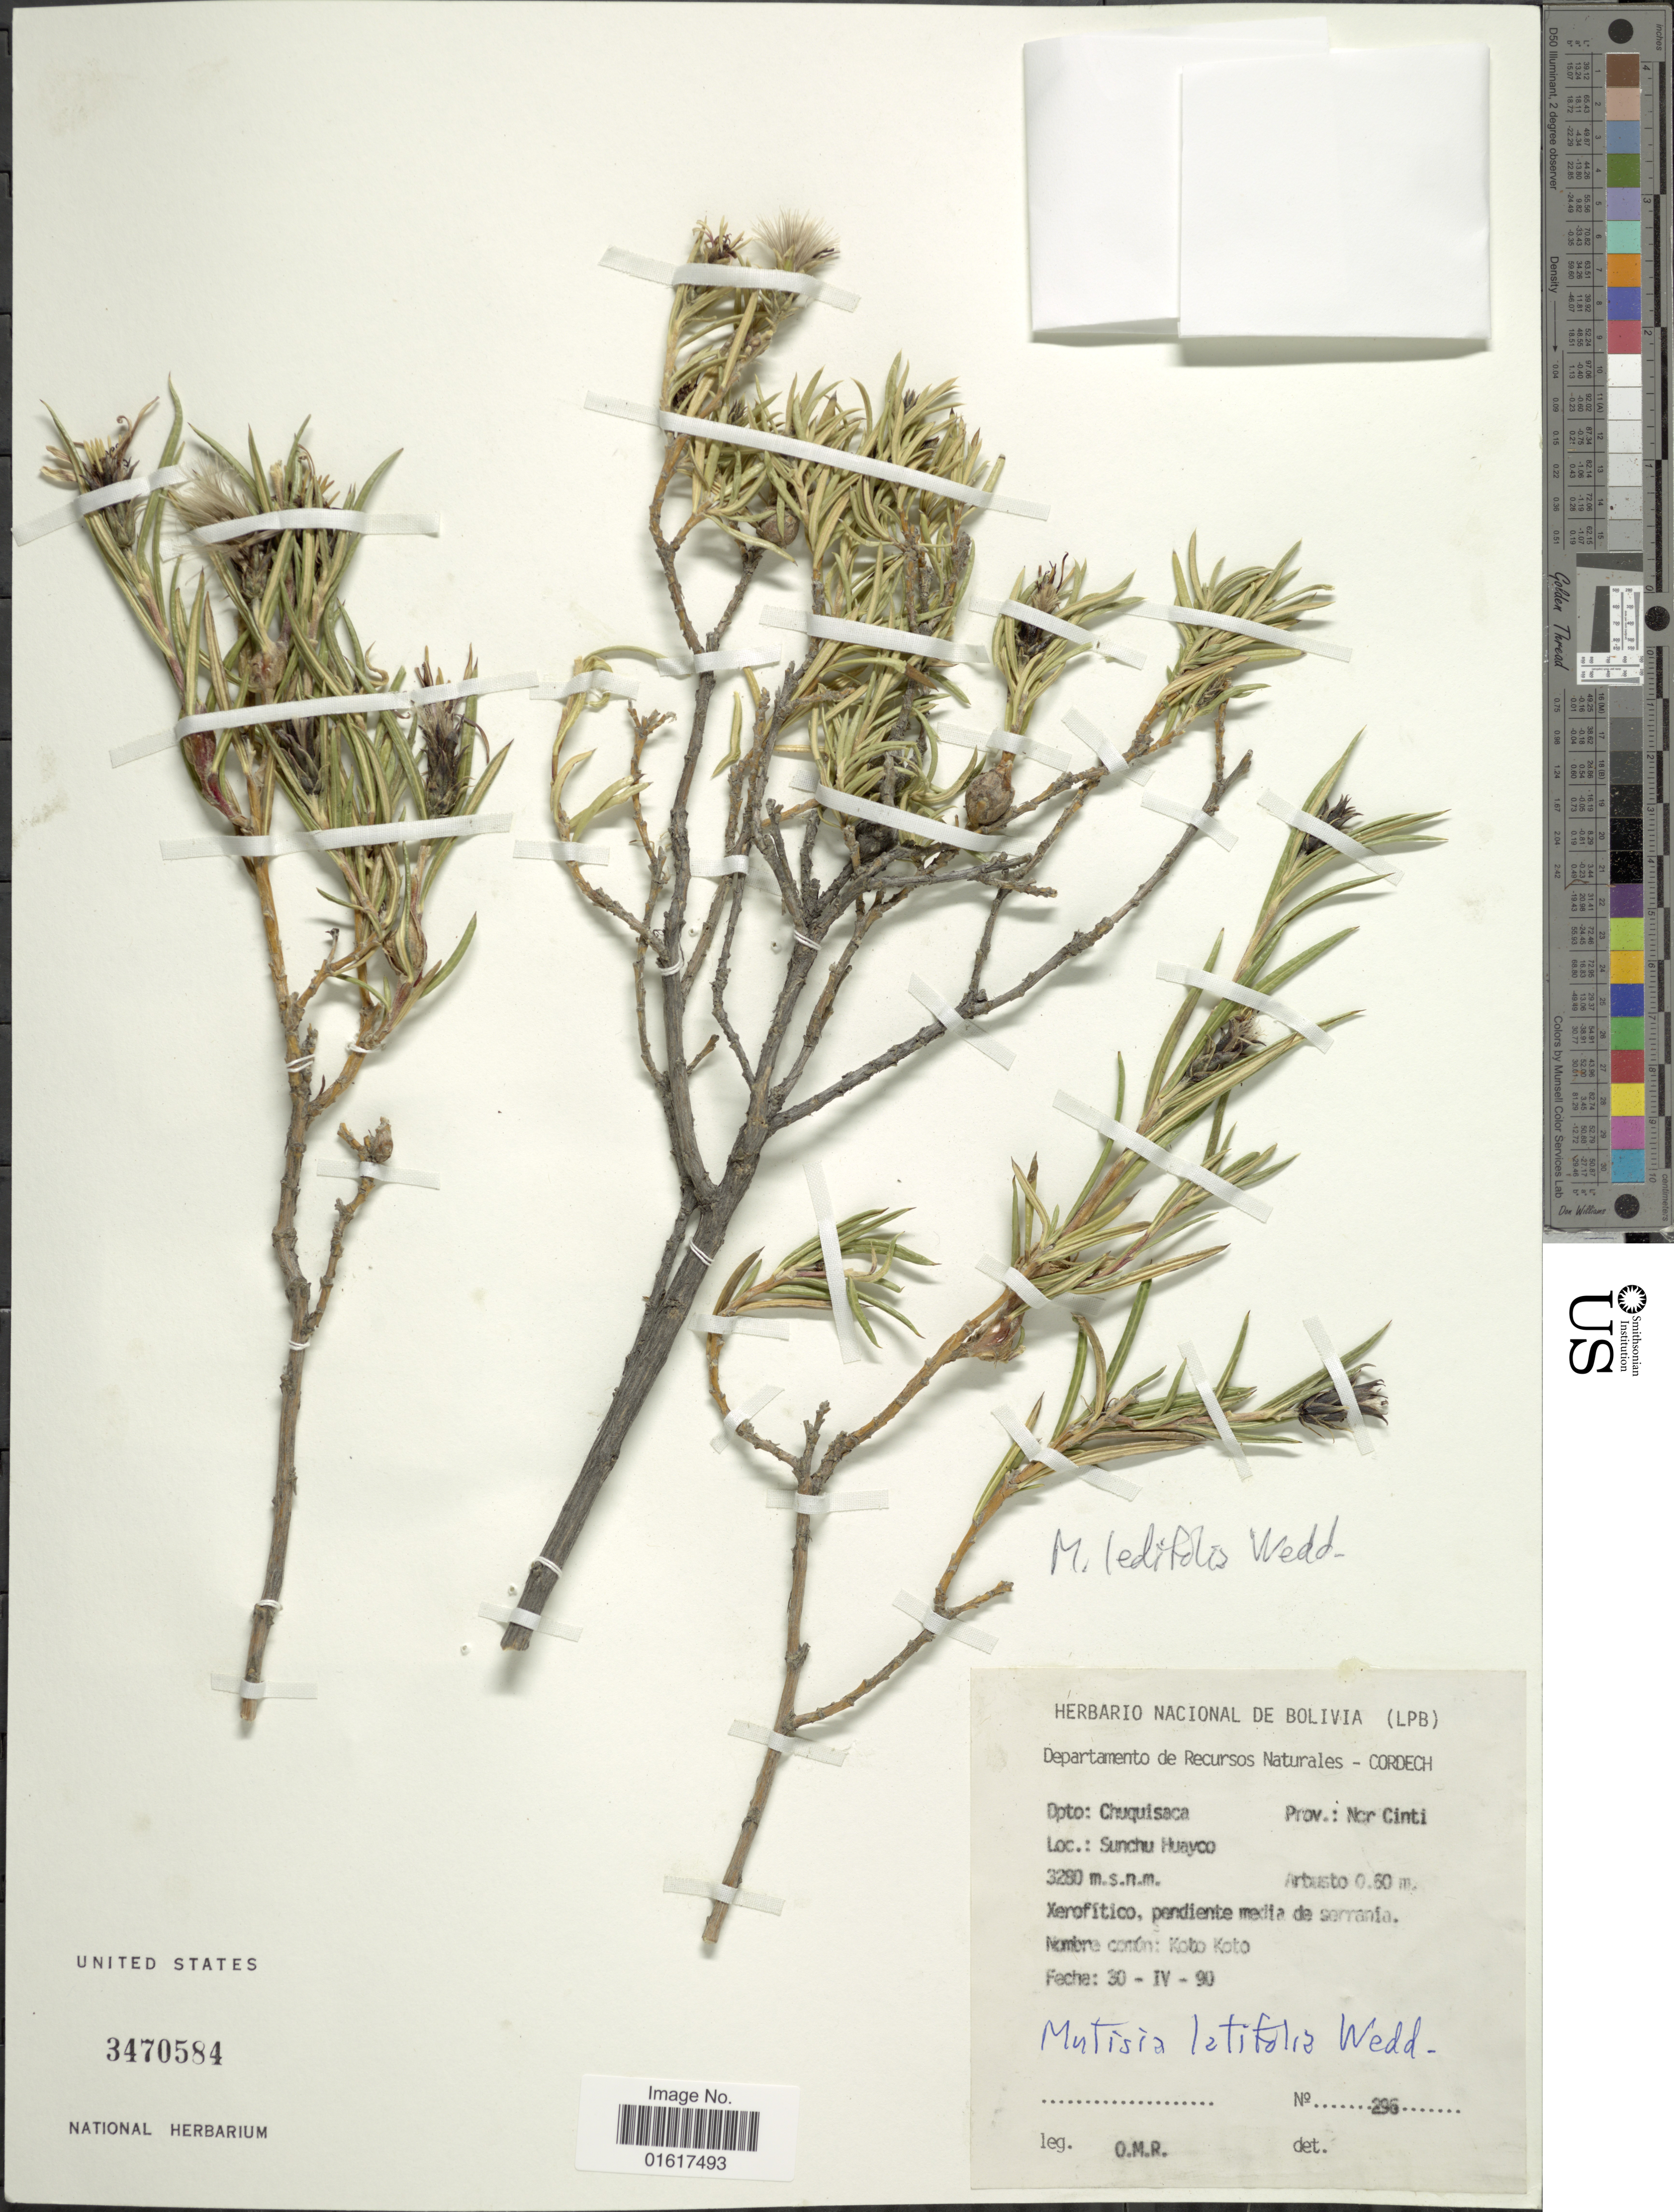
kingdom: Plantae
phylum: Tracheophyta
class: Magnoliopsida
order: Asterales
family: Asteraceae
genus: Mutisia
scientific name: Mutisia ledifolia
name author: Decne. ex Wedd.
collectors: O. M. R.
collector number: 296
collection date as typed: Transcribed d/m/y: 30/4/90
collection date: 1990-04-30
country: Bolivia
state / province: Chuquisaca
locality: Prov.: Nor Cinti. Sunchu Huayco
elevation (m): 3280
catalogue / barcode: US 3470584